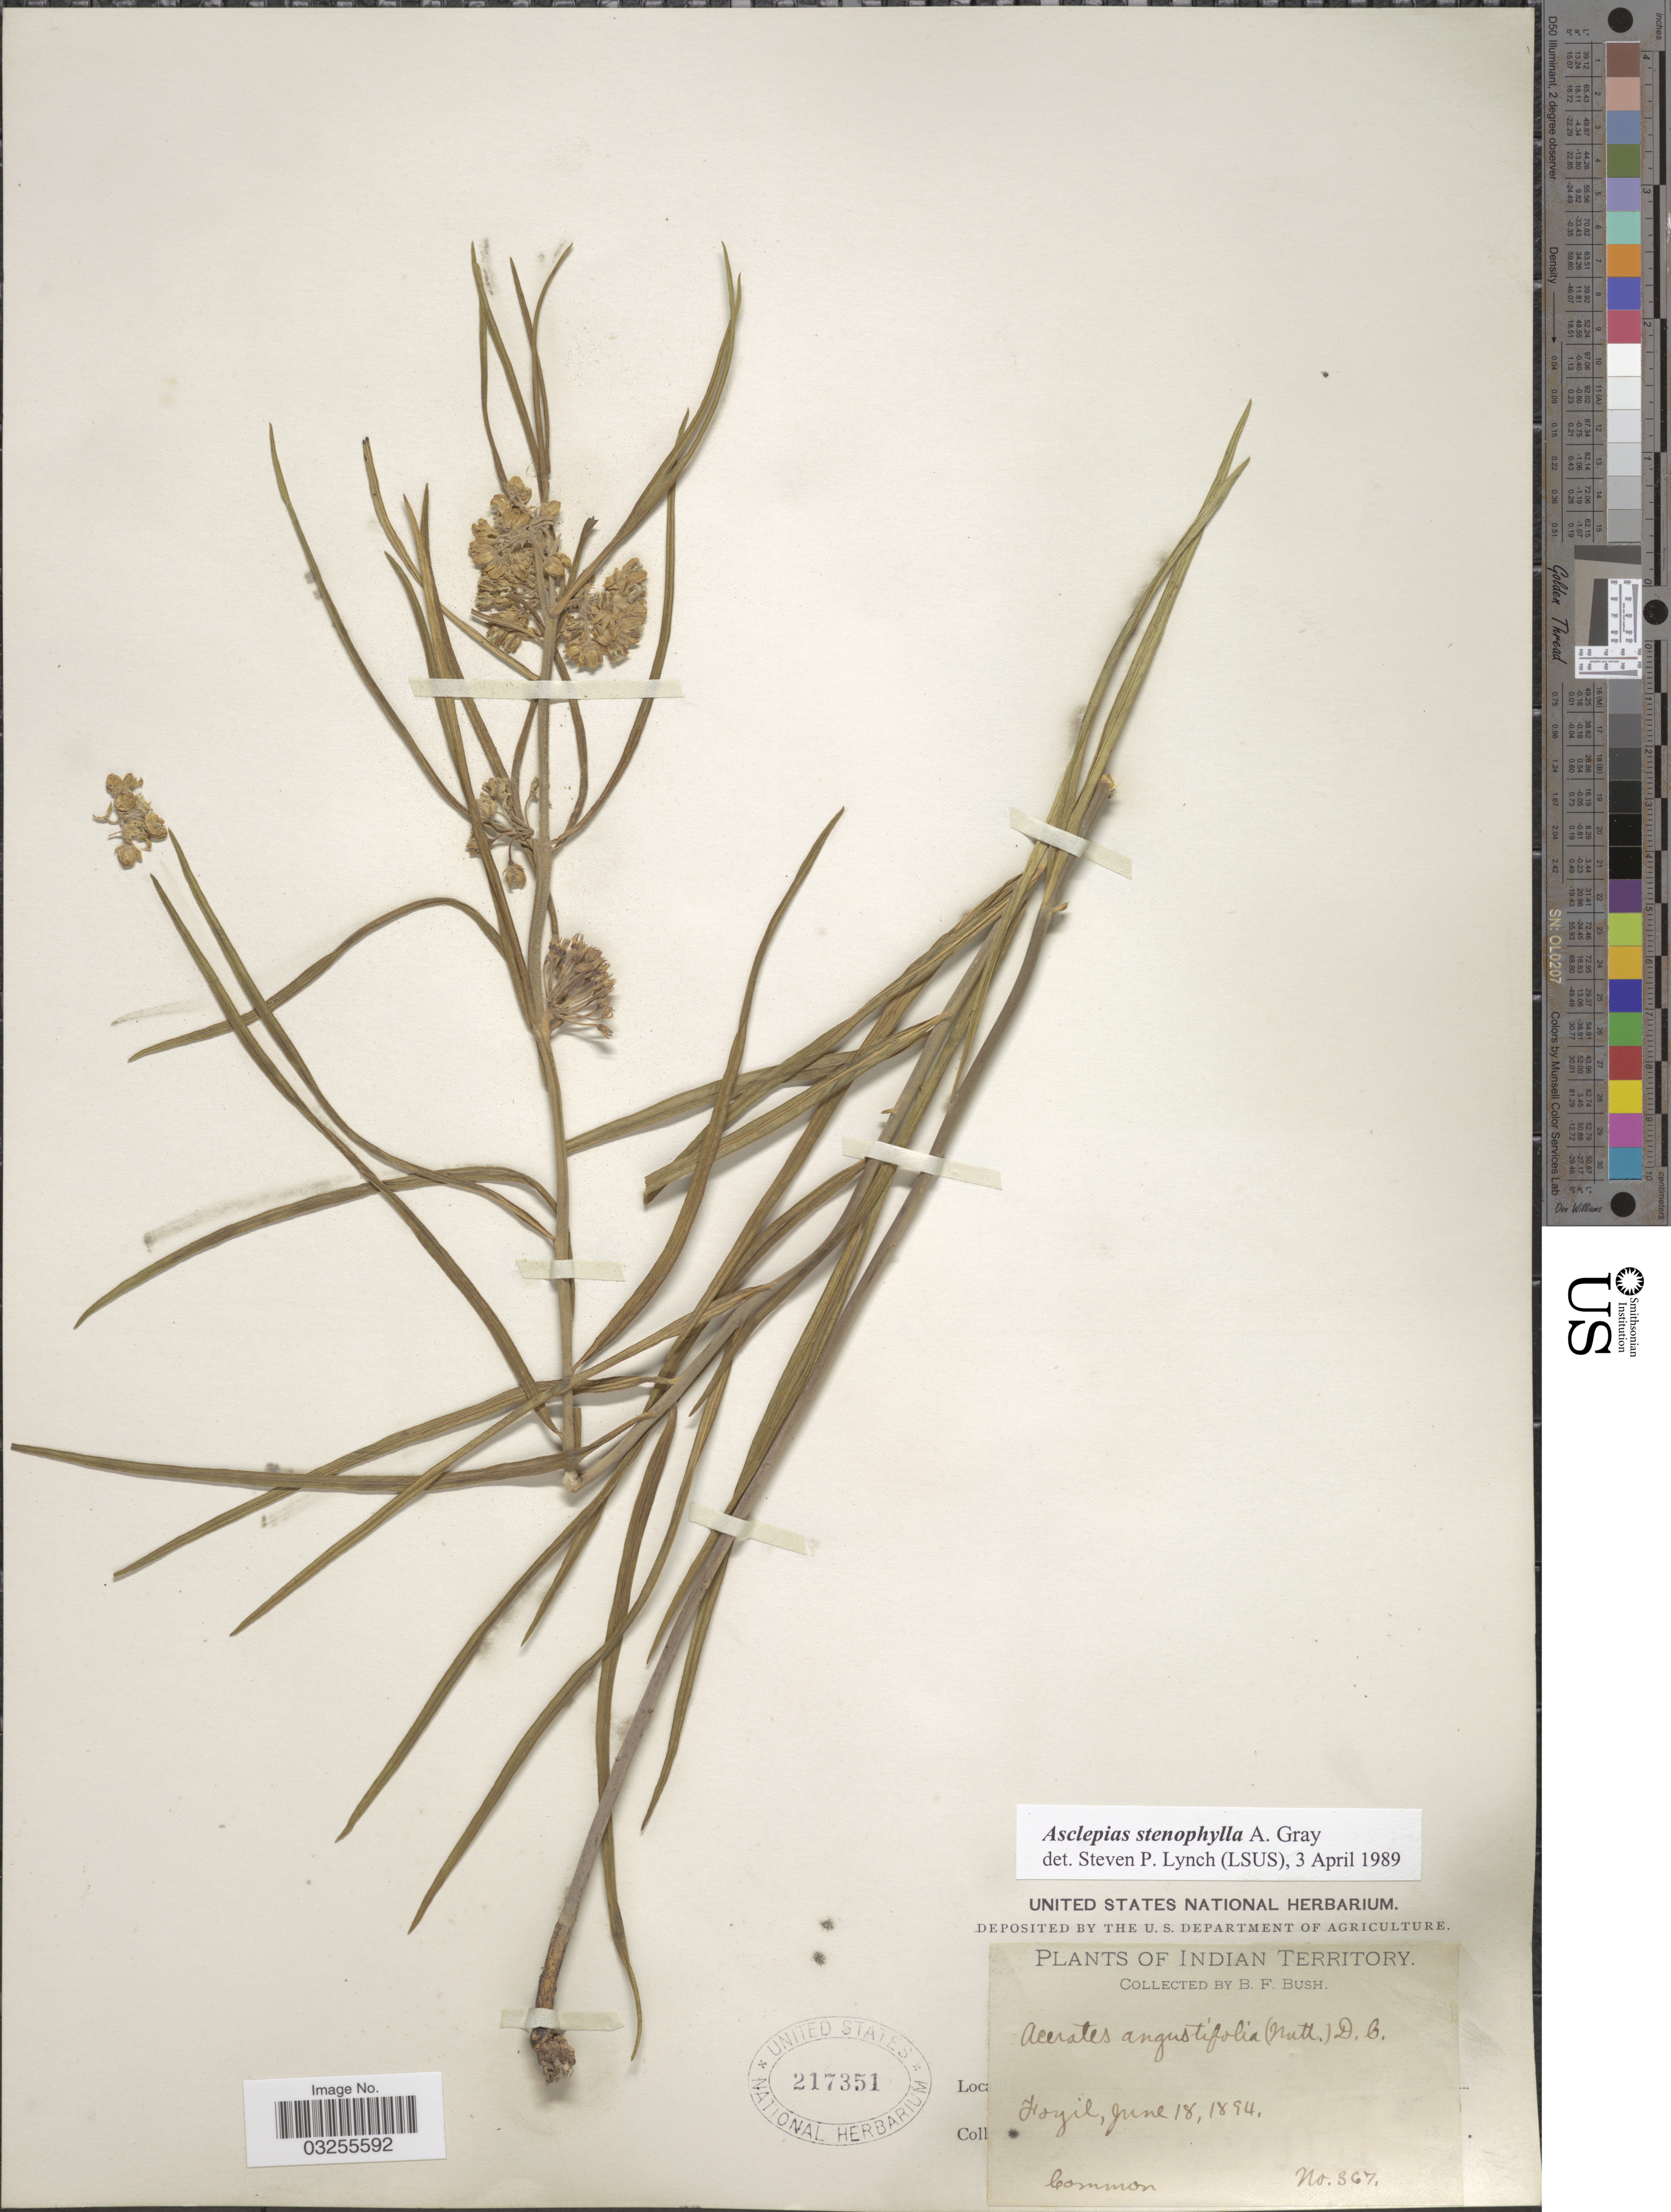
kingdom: Plantae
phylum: Tracheophyta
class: Magnoliopsida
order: Gentianales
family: Apocynaceae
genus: Asclepias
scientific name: Asclepias stenophylla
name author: A. Gray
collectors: B. F. Bush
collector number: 367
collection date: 1894-06-18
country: United States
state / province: Oklahoma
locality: Indian Territory. Foyil.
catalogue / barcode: US 217351